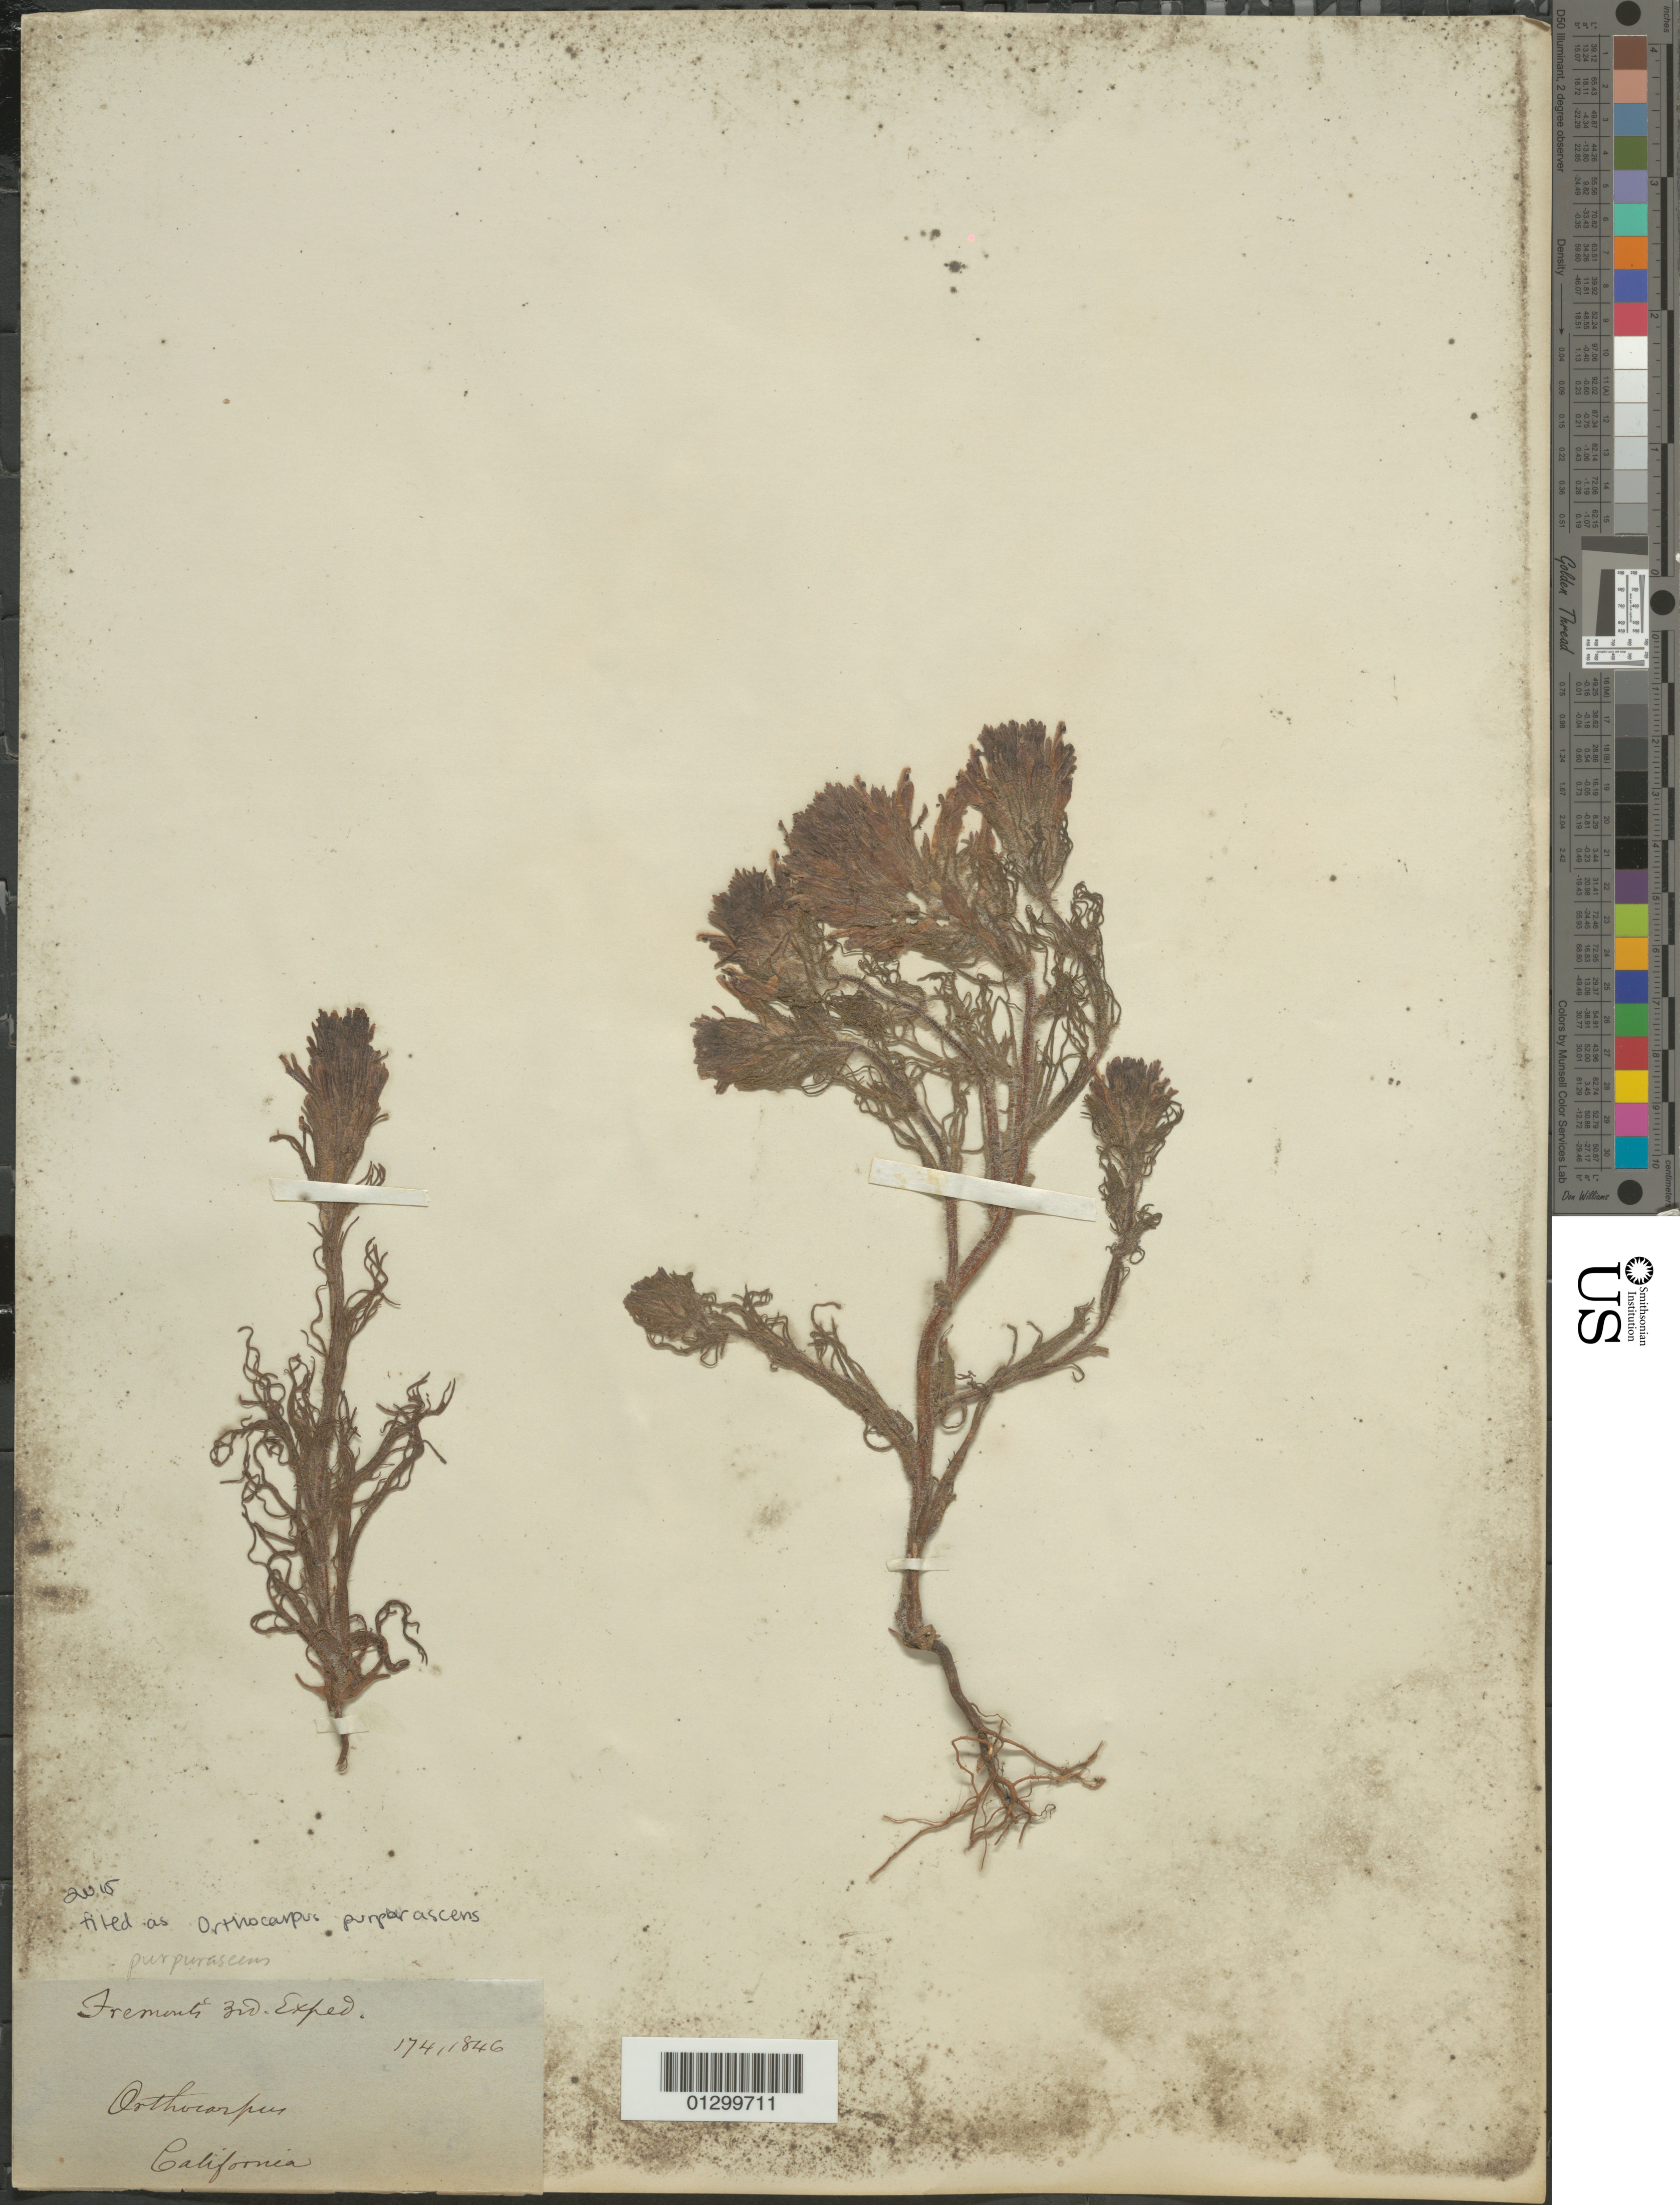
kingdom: Plantae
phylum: Tracheophyta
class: Magnoliopsida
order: Lamiales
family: Orobanchaceae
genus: Orthocarpus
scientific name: Orthocarpus purpurascens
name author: Benth.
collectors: J. C. Frémont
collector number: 174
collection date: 1846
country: United States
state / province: California